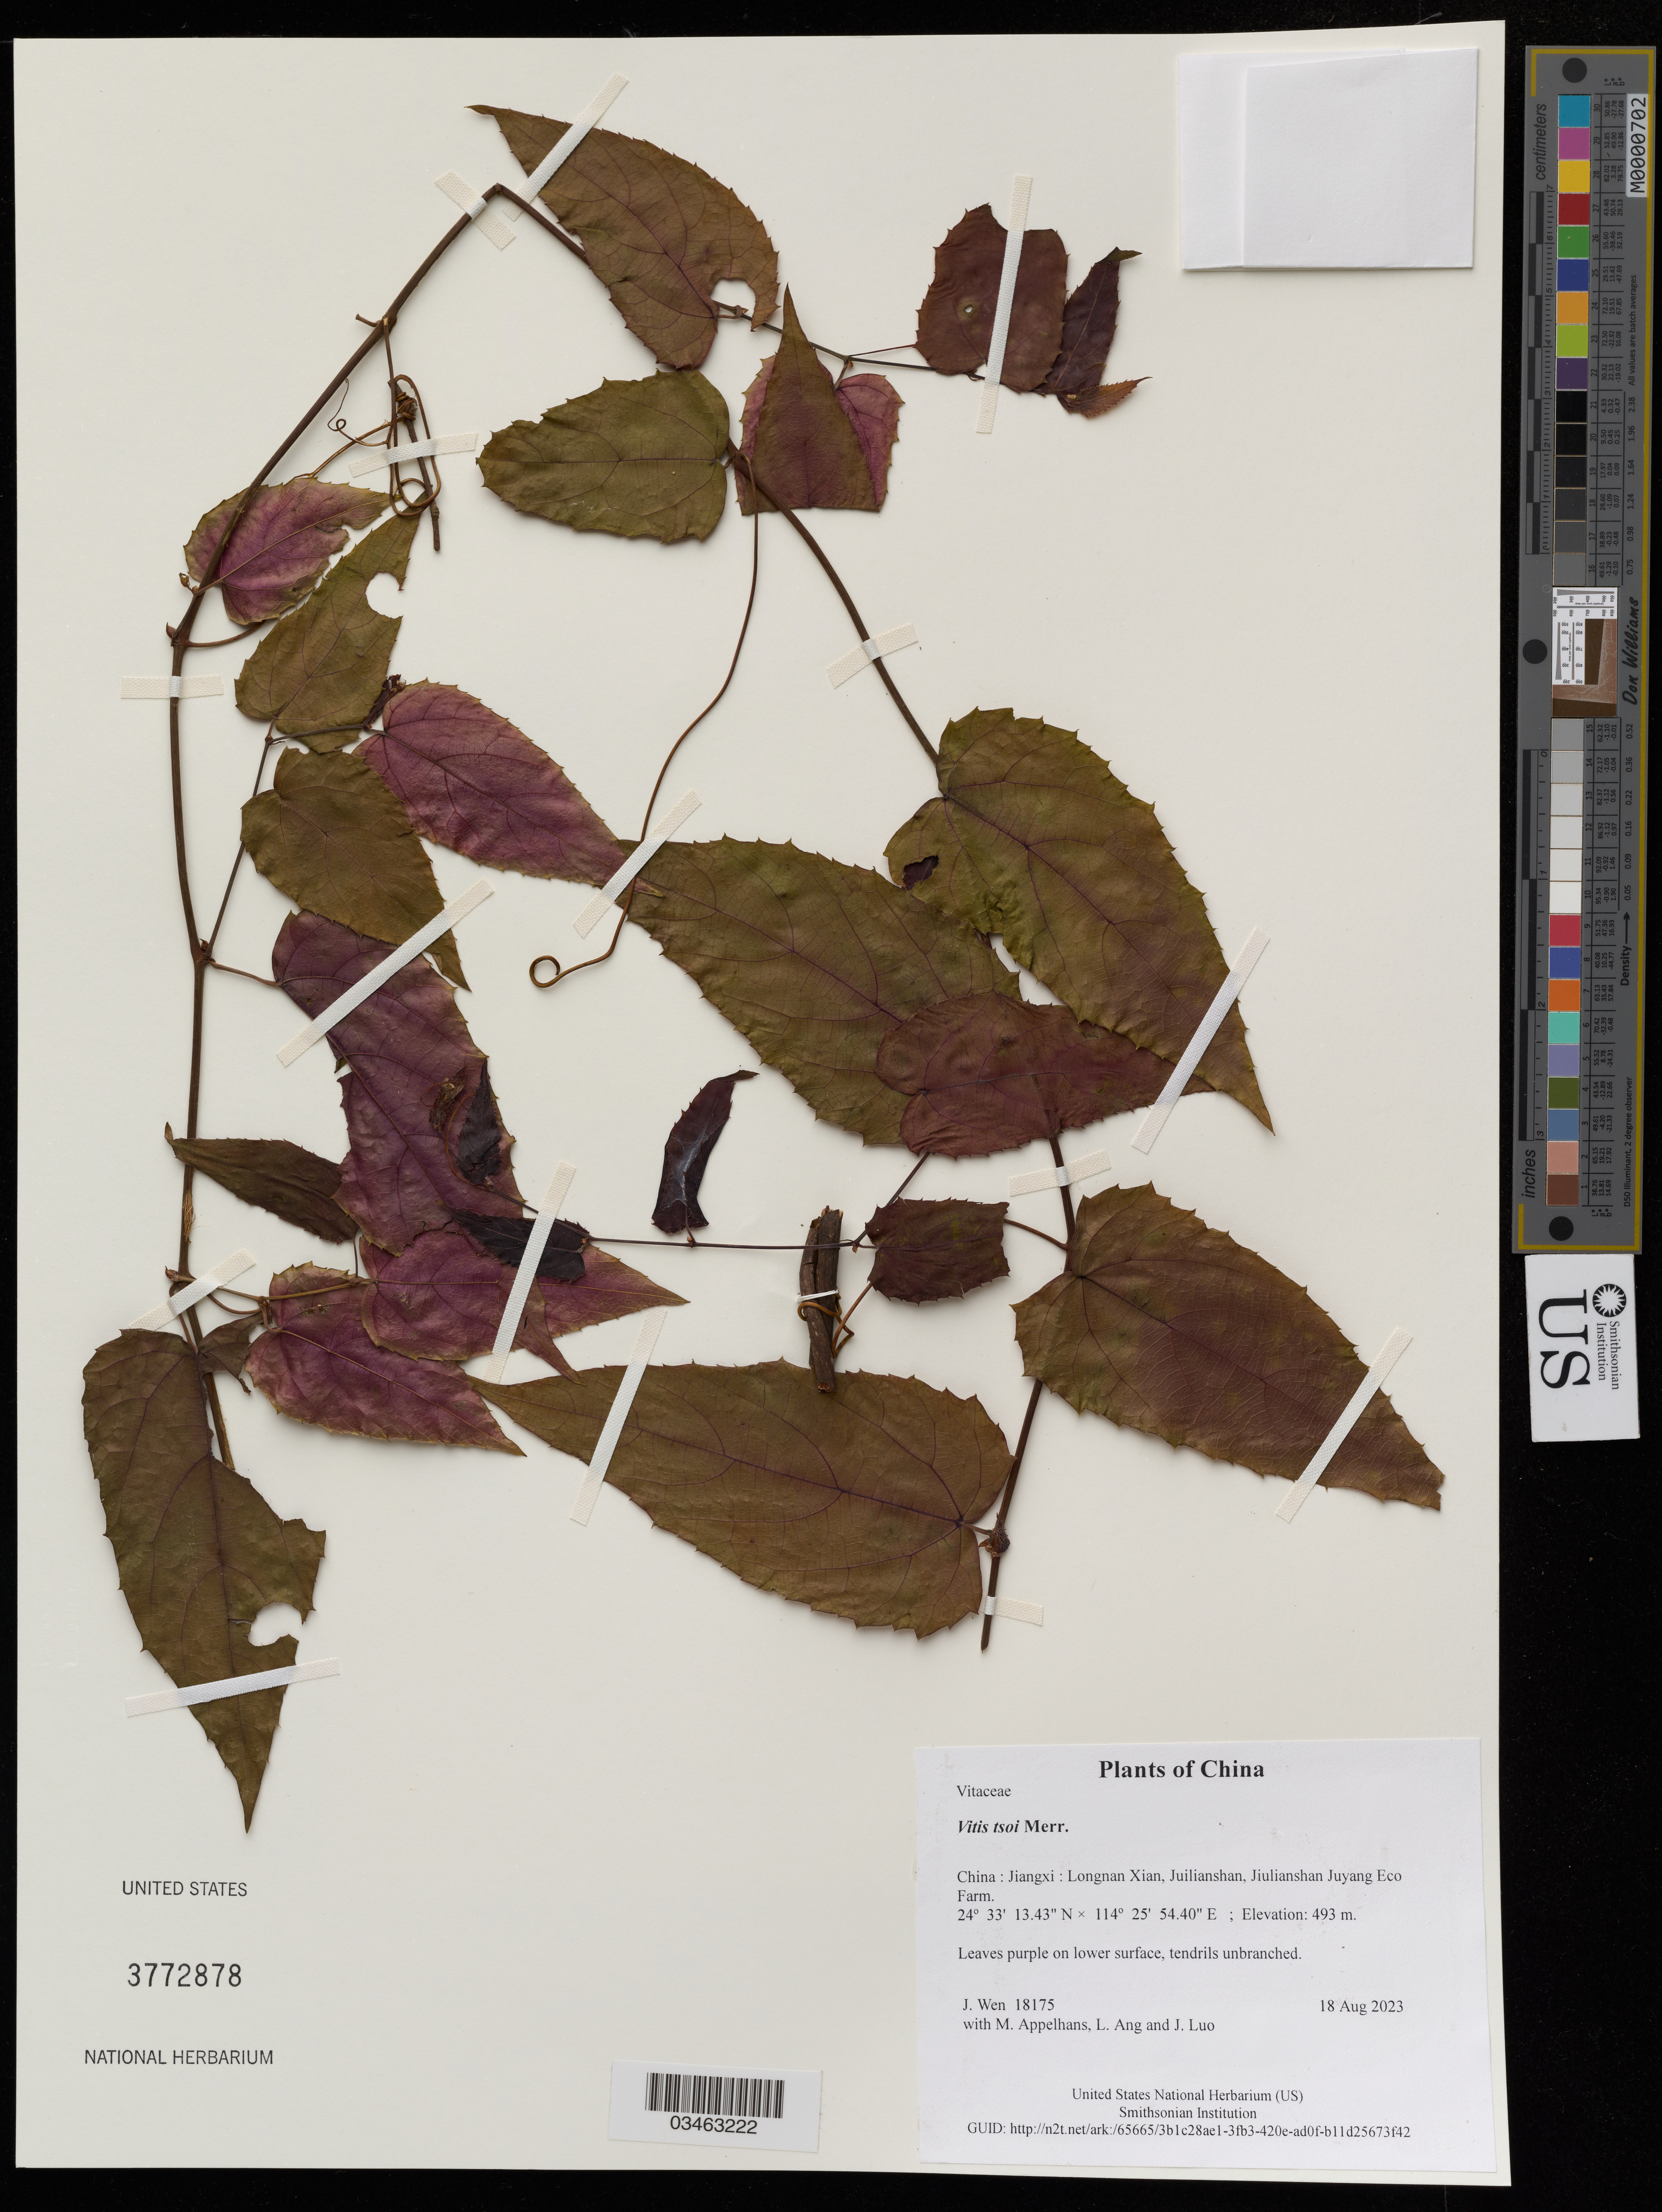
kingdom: Plantae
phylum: Tracheophyta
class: Magnoliopsida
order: Vitales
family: Vitaceae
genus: Vitis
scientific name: Vitis tsoi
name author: Merr.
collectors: J. Wen, M. Appelhans, L. Ang & J. Luo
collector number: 18175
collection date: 2023-08-18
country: China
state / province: Jiangxi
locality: Longnan Xian, Juilianshan, Jiulianshan Juyang Eco Farm.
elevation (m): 493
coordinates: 24.553730 N, 114.431777 E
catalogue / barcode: US 3772878